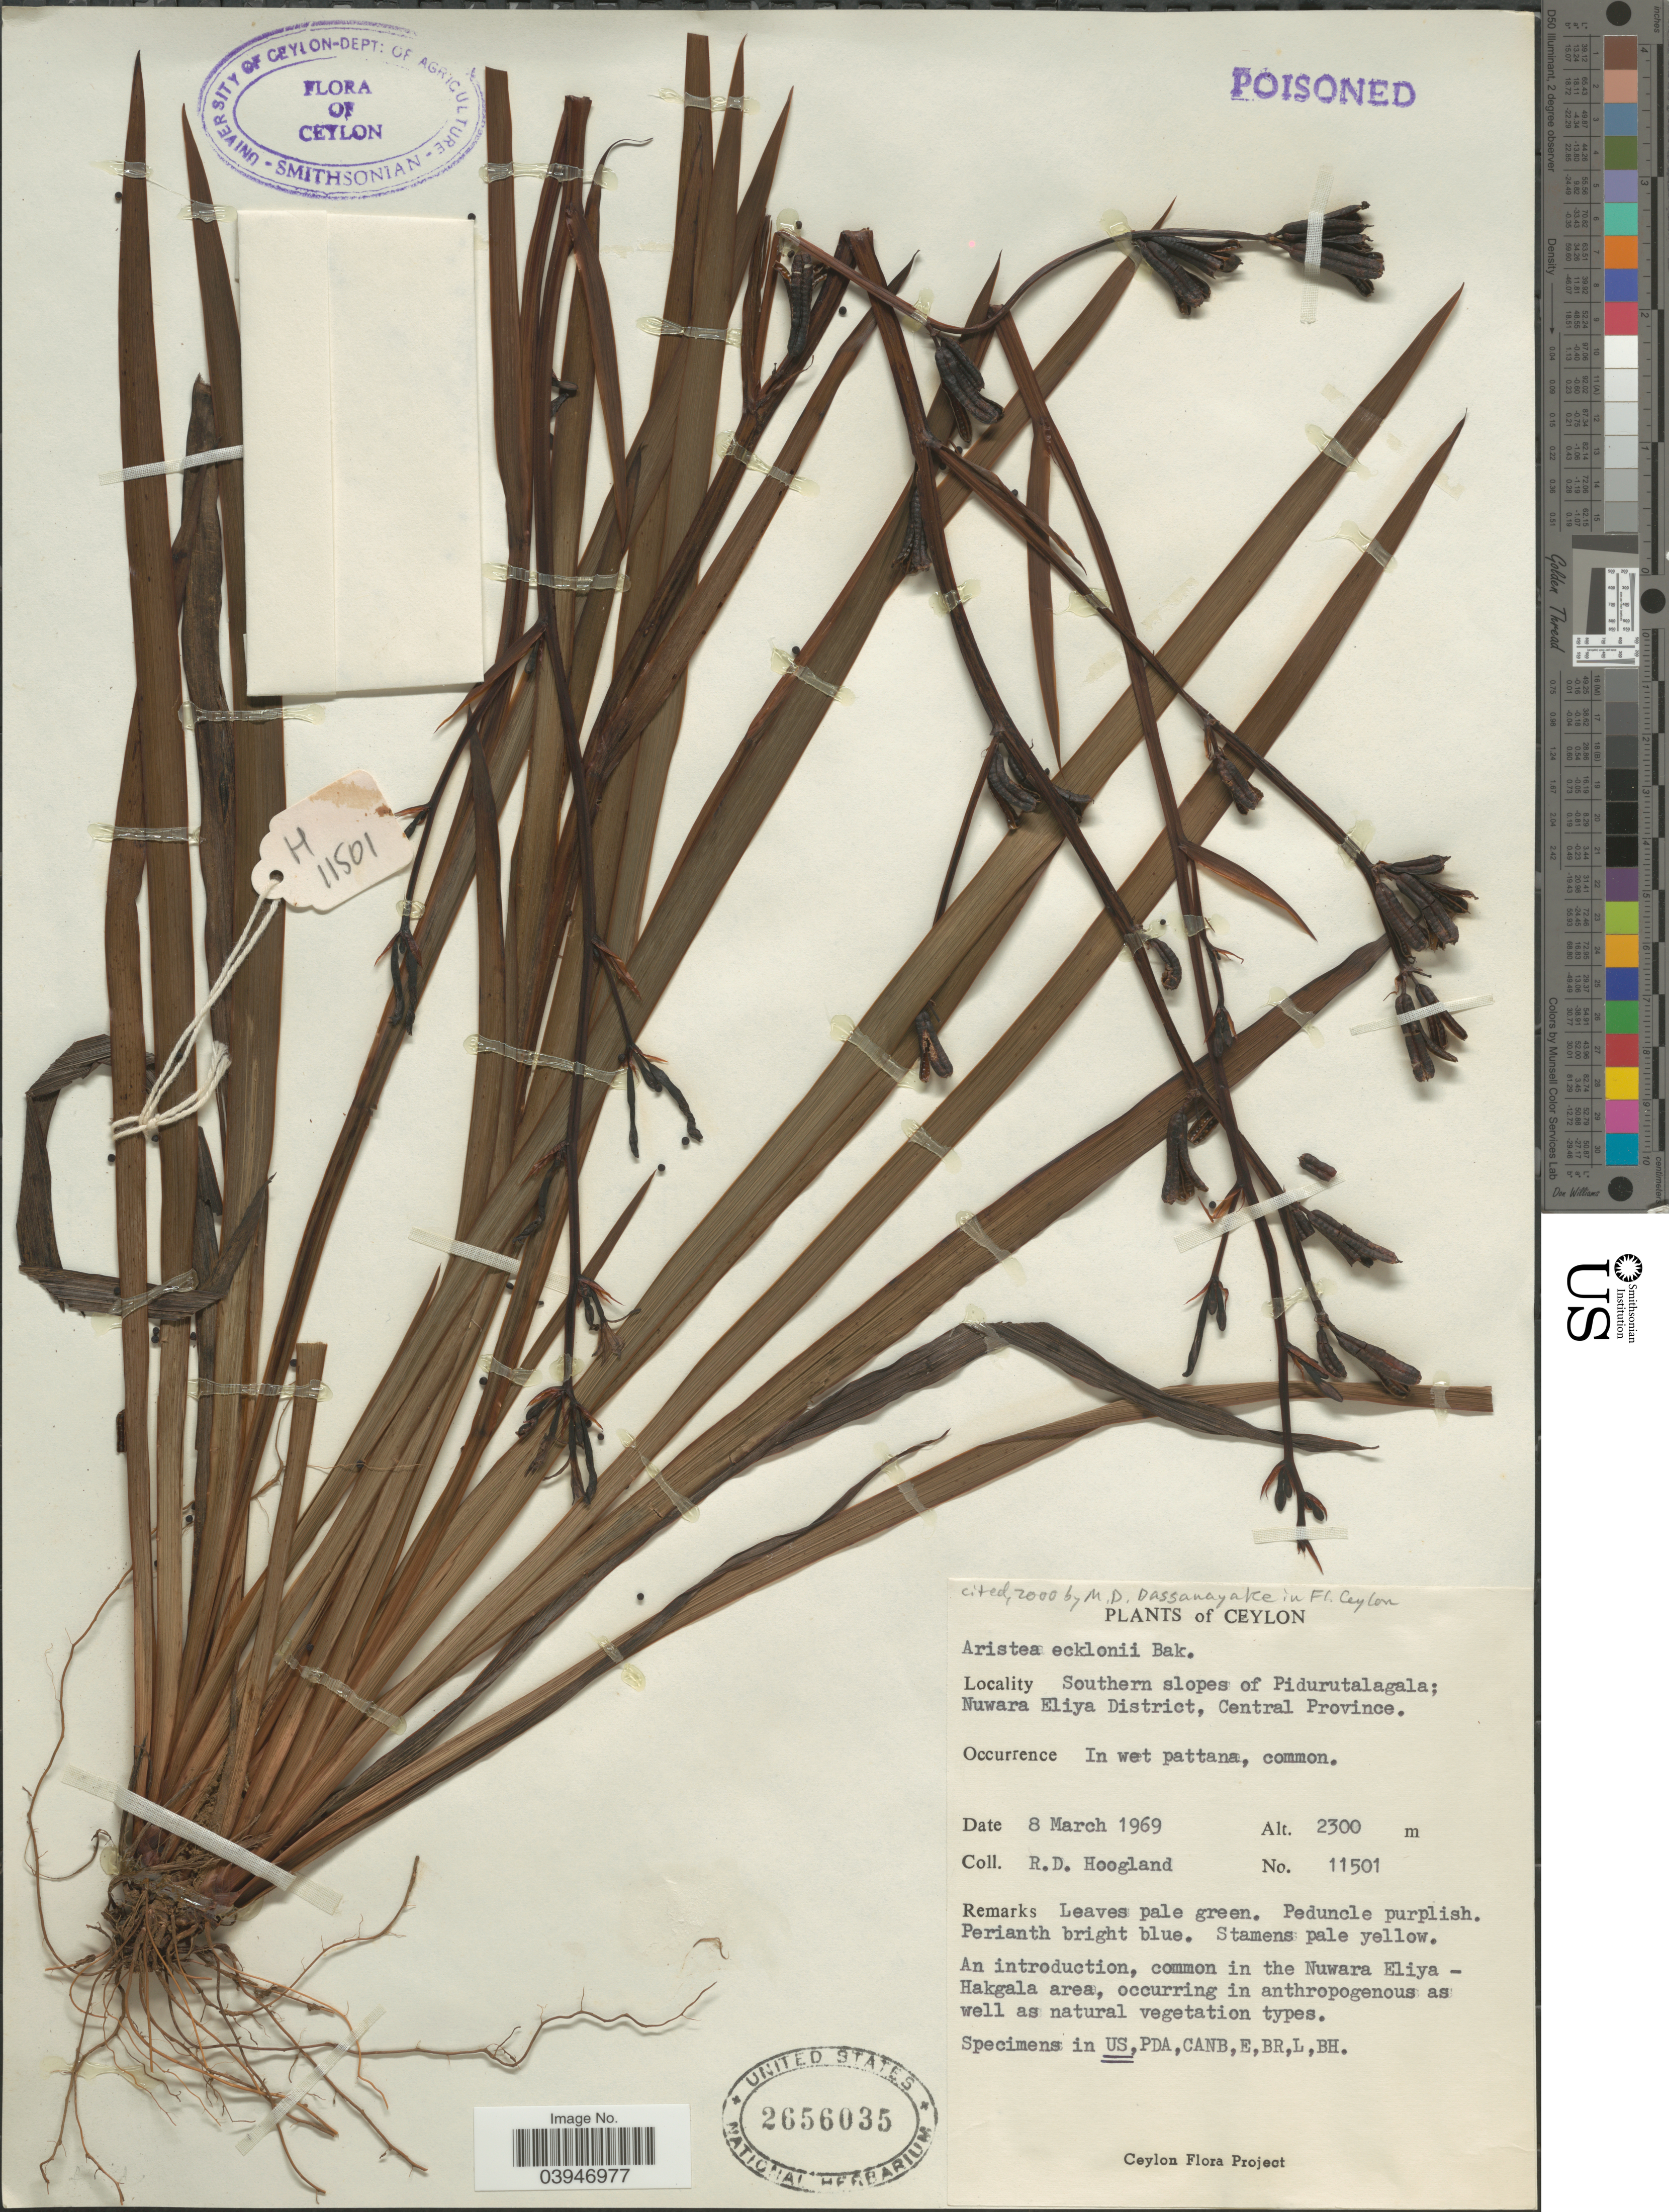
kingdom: Plantae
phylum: Tracheophyta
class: Liliopsida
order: Asparagales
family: Iridaceae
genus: Aristea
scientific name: Aristea ecklonii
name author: Baker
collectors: R. D. Hoogland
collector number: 11501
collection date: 1969-03-08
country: Sri Lanka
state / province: Central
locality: Ceylon. Southern slopes of Pidurutalagala; Nuwara Eliya District.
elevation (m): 2300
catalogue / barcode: US 2656035